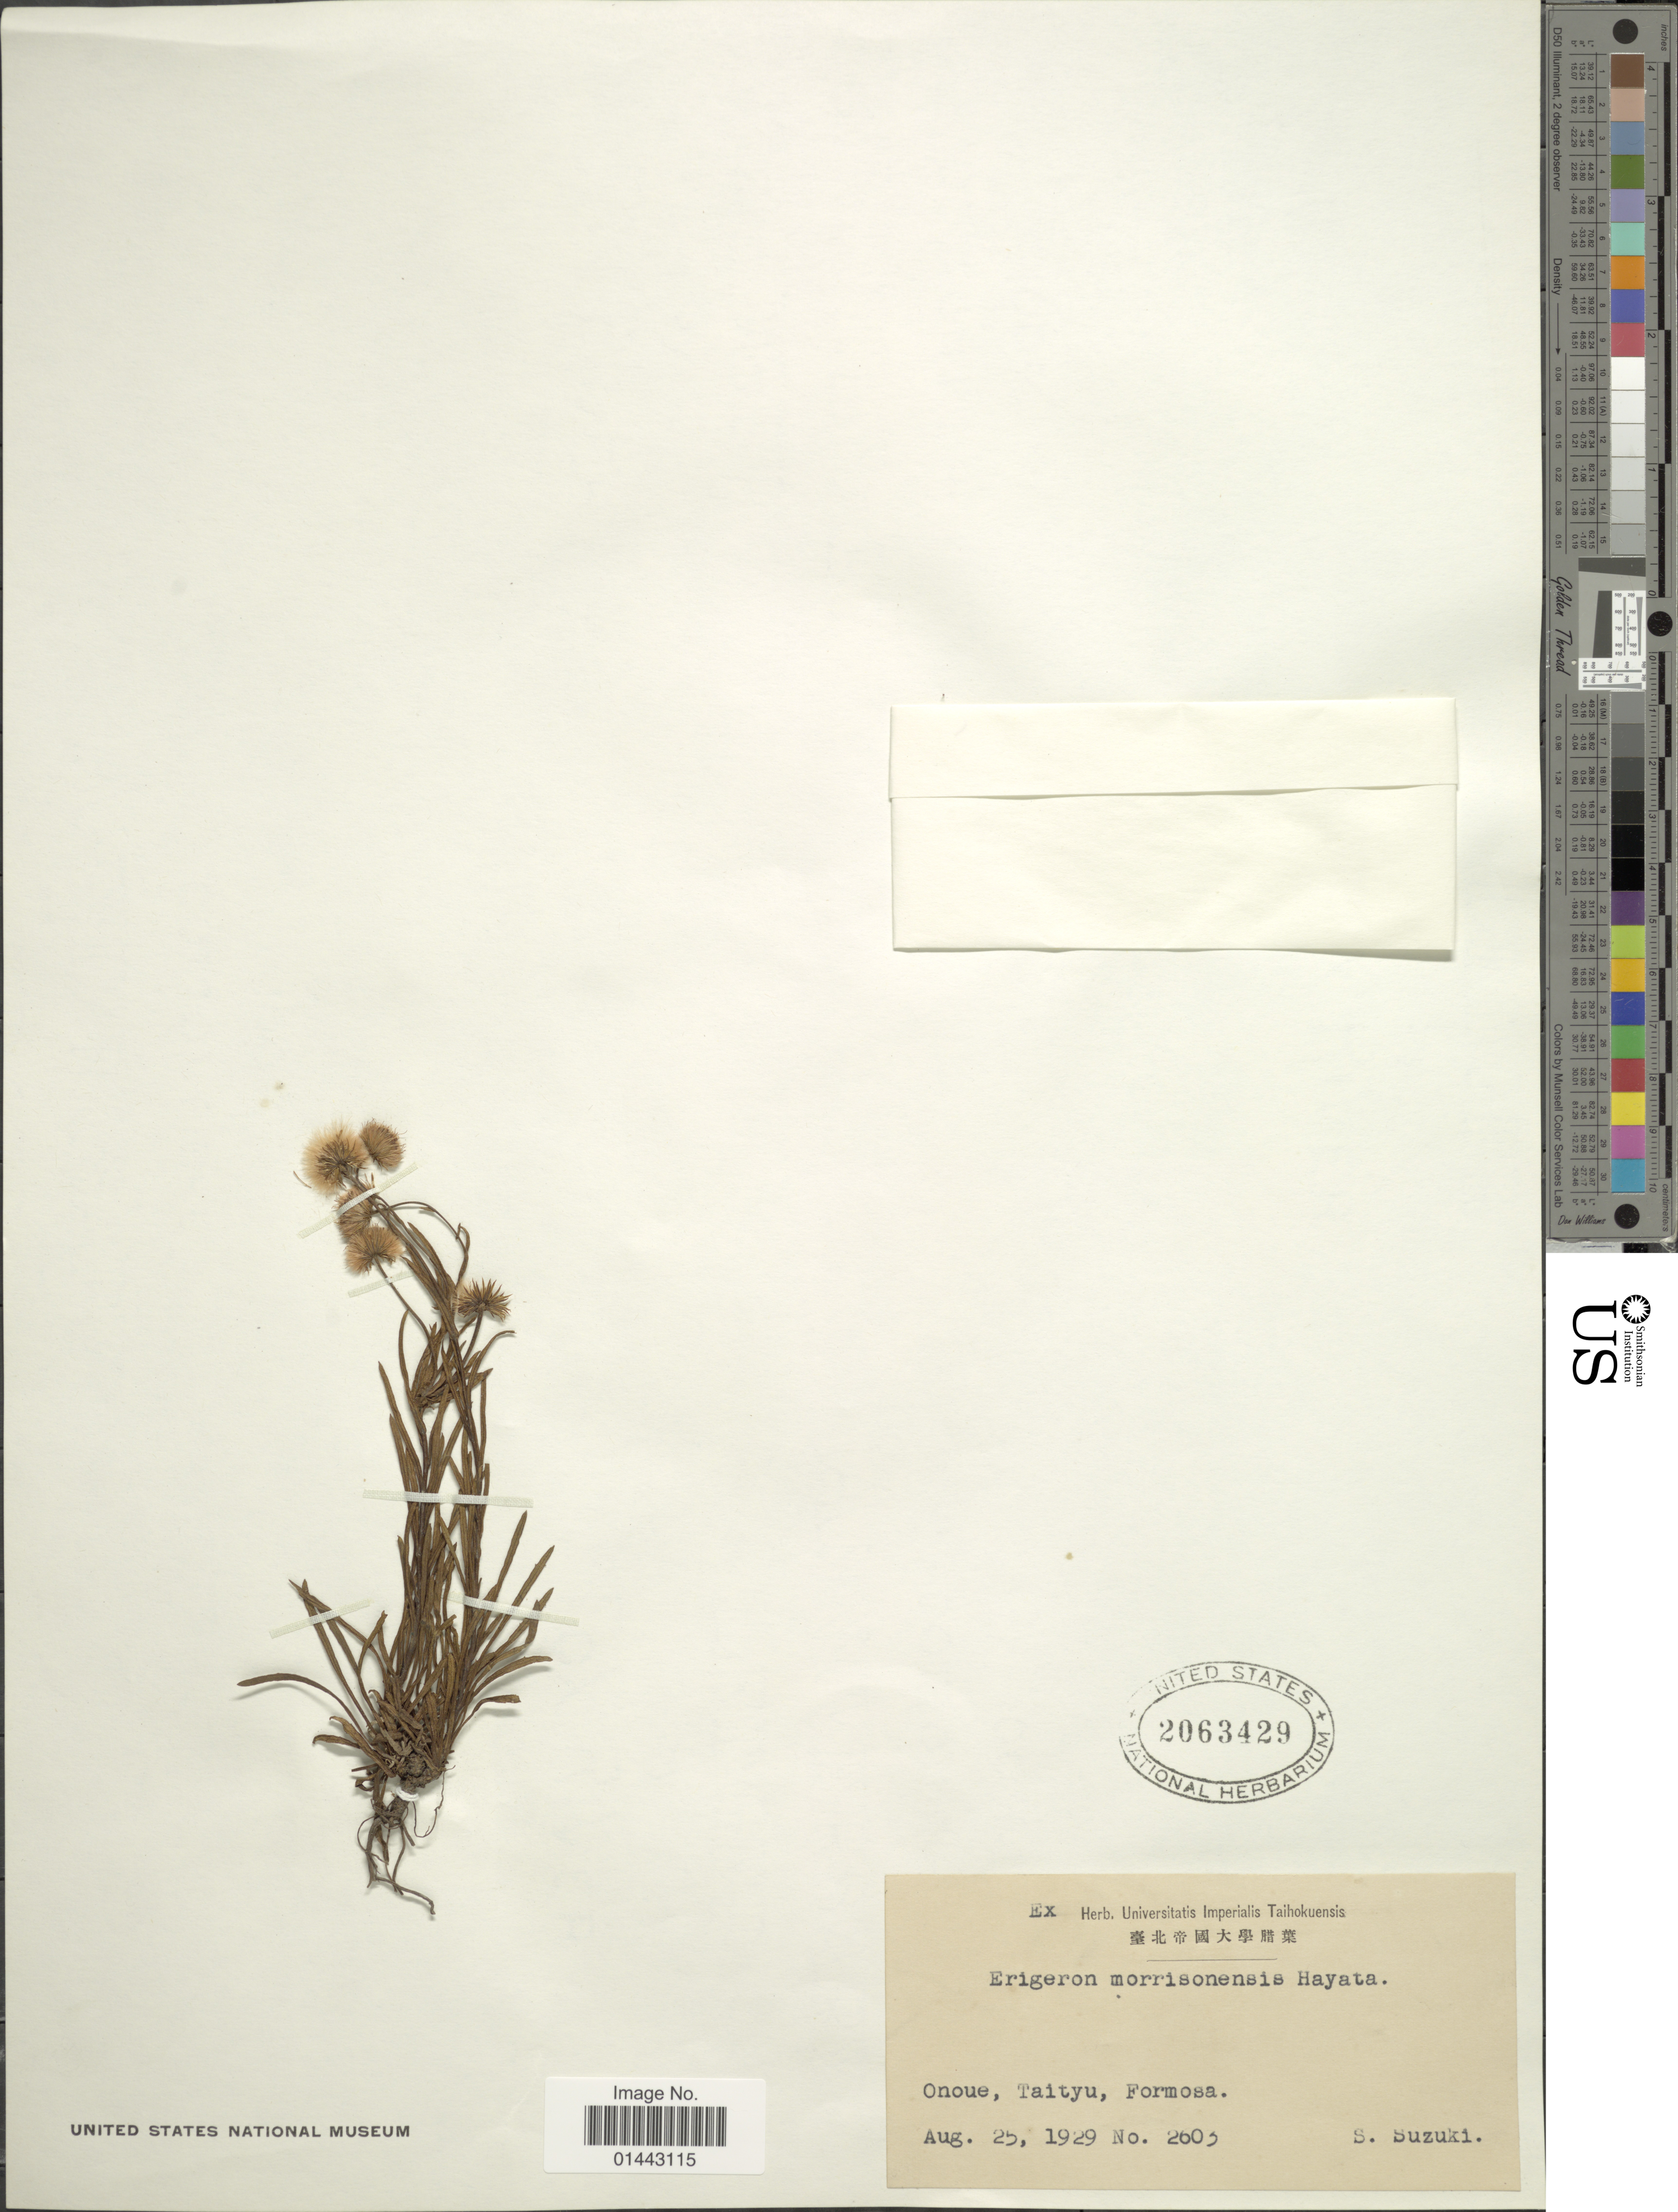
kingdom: Plantae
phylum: Tracheophyta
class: Magnoliopsida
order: Asterales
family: Asteraceae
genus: Erigeron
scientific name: Erigeron morrisonensis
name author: Hayata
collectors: S. Suzuki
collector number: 2603*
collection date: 1929-08-25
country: Taiwan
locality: Formosa, Onoue, Taityu.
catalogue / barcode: US 2063429